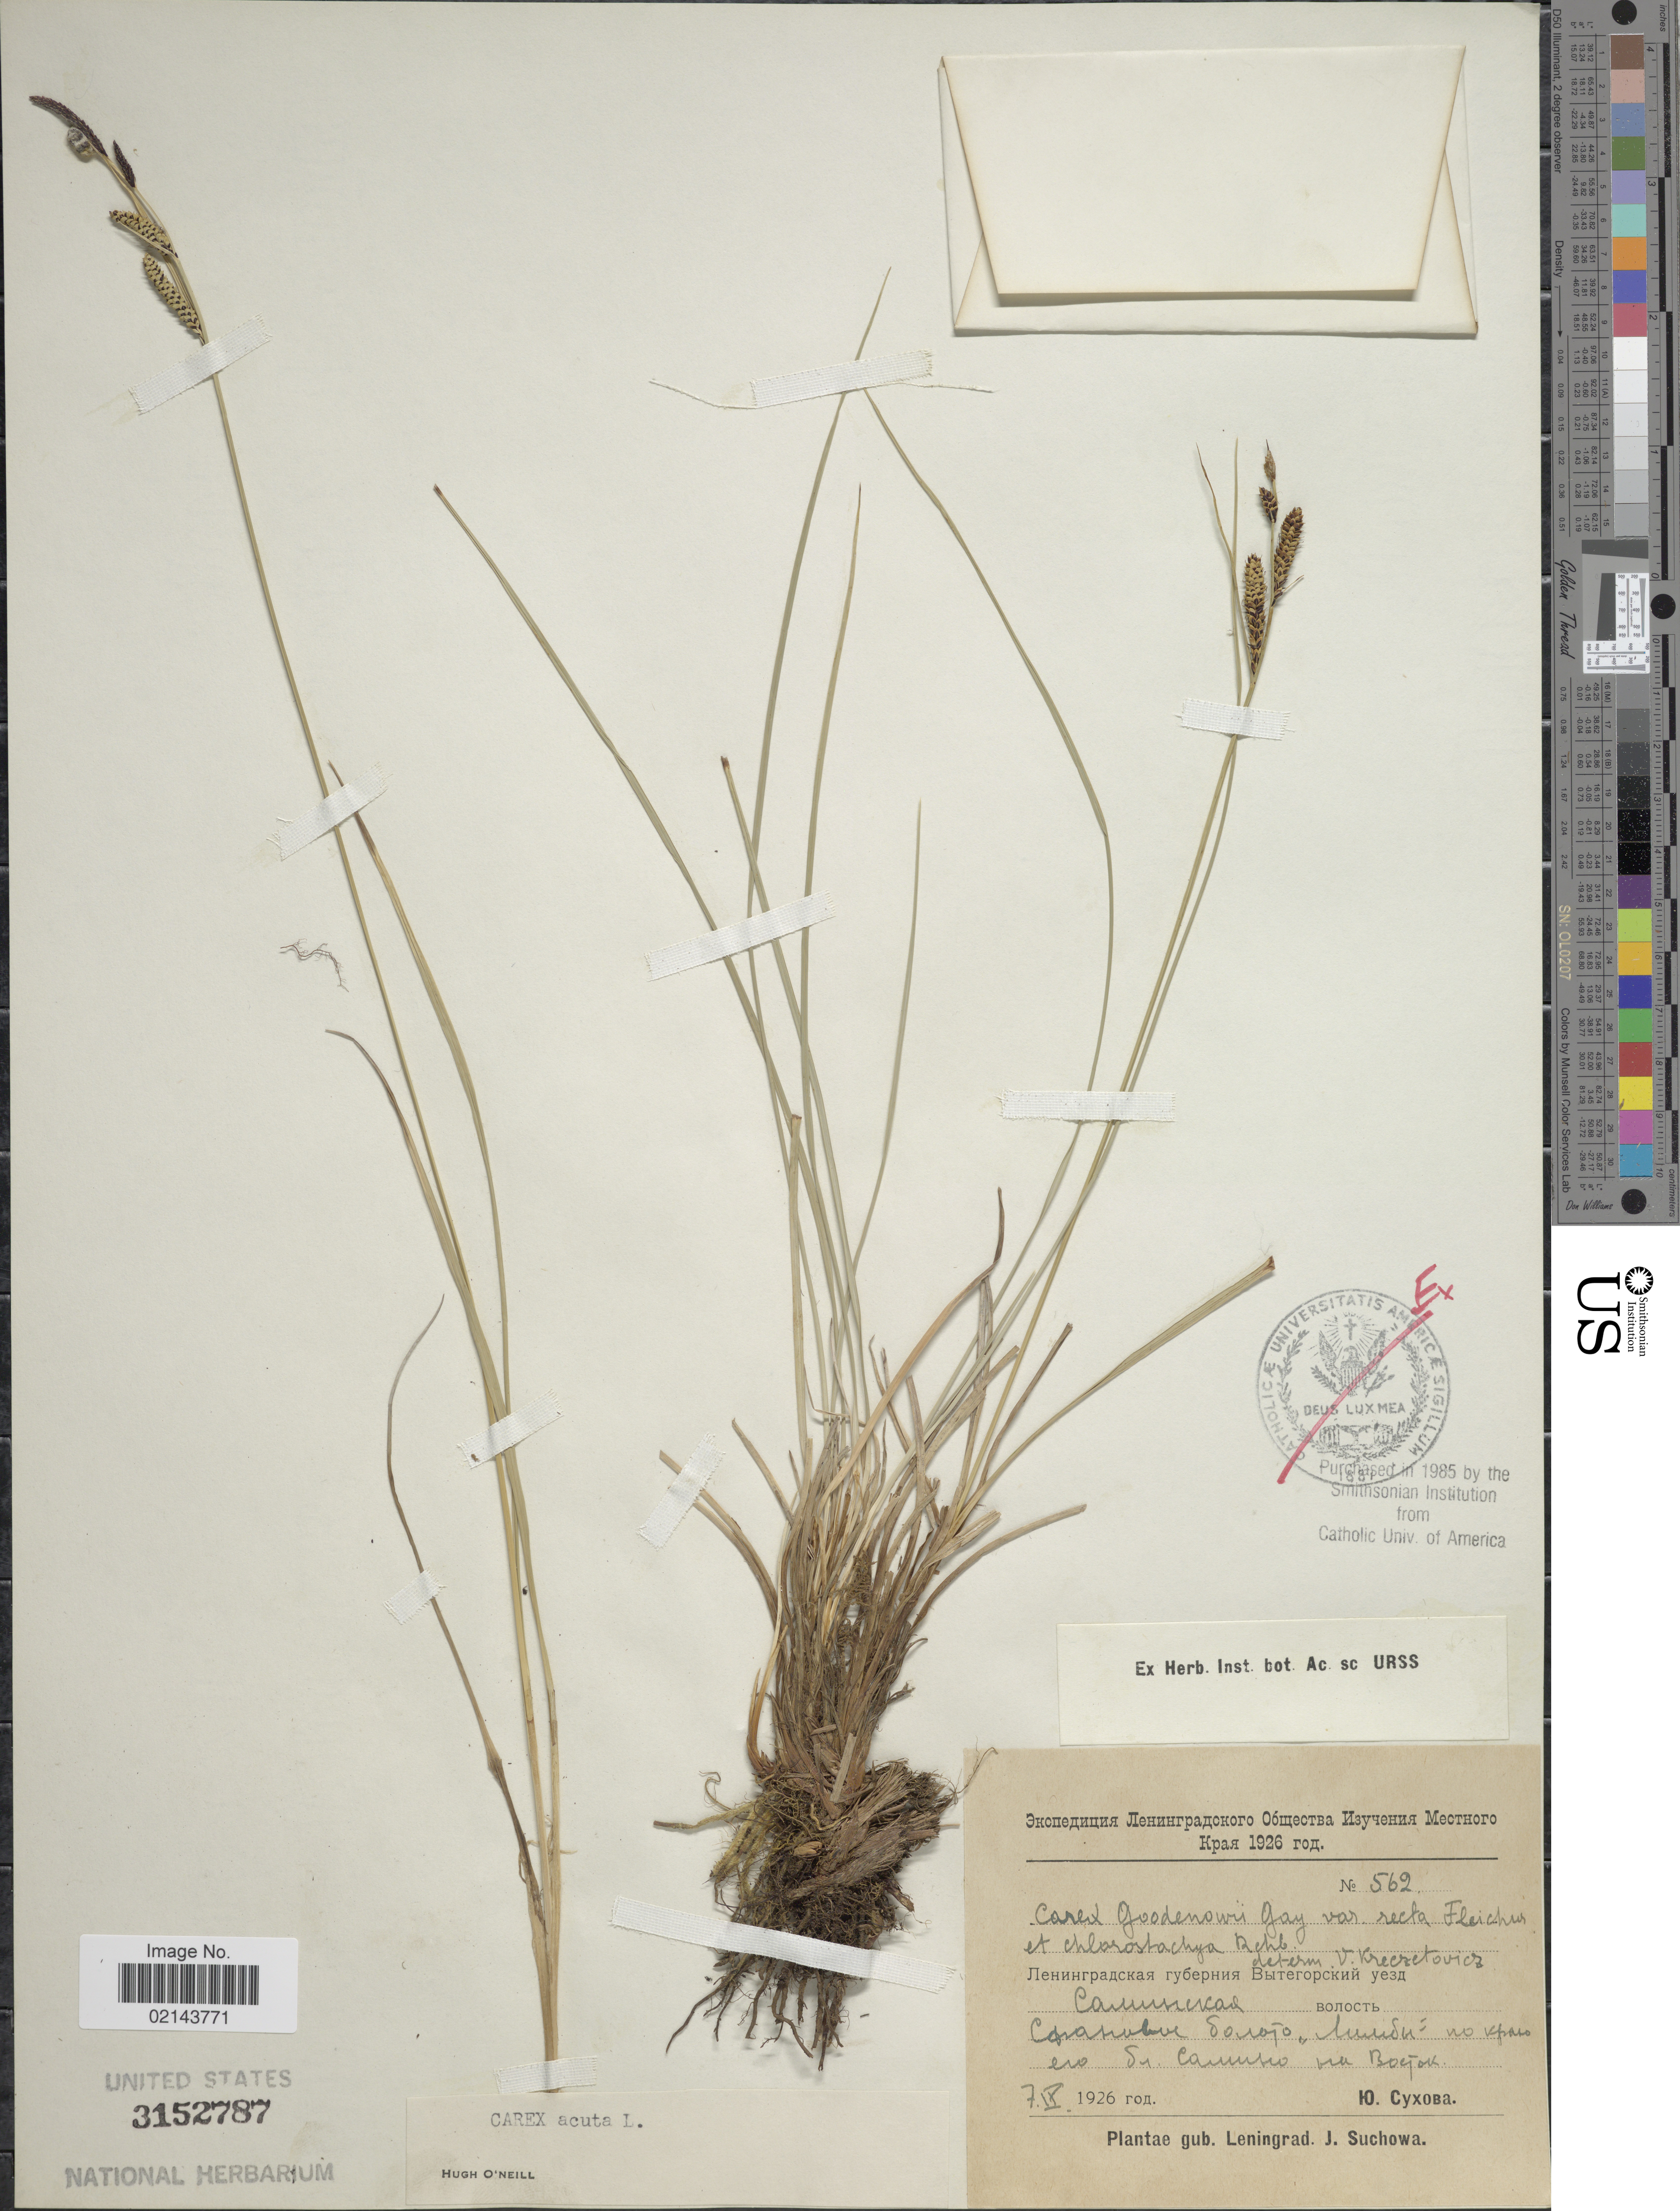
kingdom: Plantae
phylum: Tracheophyta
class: Liliopsida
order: Poales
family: Cyperaceae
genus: Carex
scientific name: Carex acuta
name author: L.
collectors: J. Suchowa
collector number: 562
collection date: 1926-06-07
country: Russian Federation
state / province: Vologda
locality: Limba, E of Samino.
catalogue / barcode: US 3152787